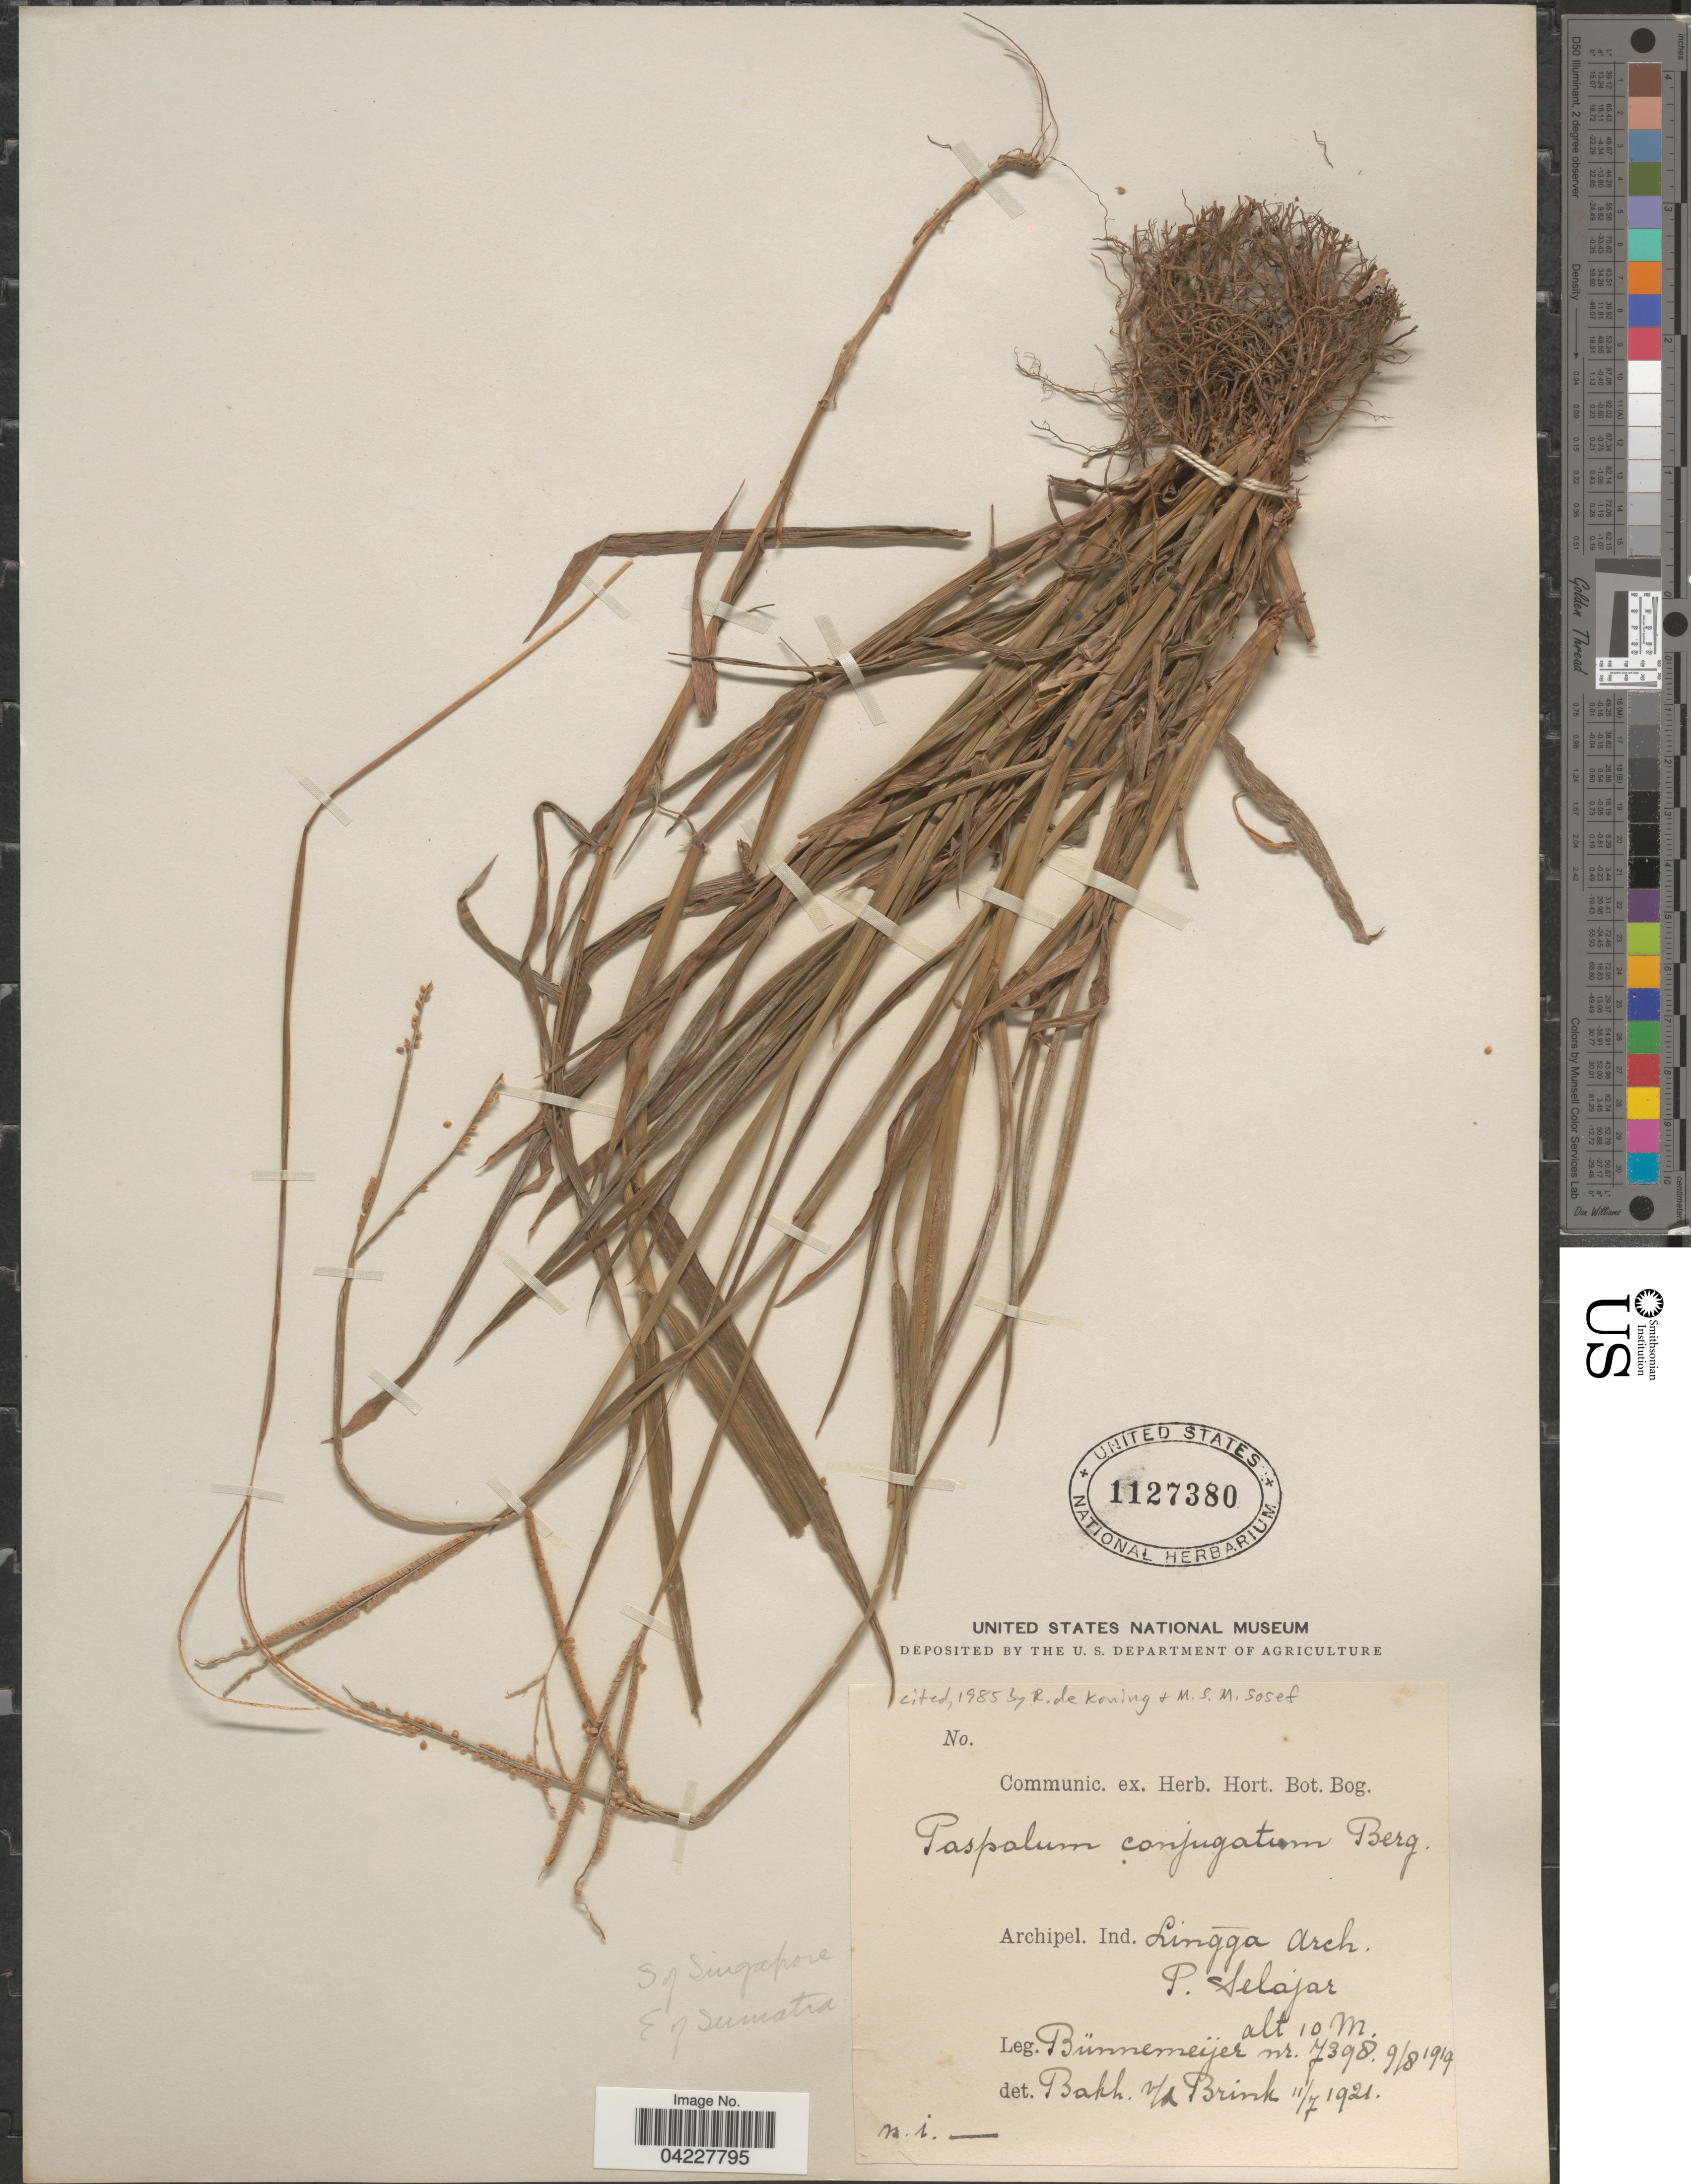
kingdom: Plantae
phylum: Tracheophyta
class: Liliopsida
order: Poales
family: Poaceae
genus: Paspalum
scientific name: Paspalum conjugatum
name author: P.J. Bergius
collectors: -. Bunnemeijer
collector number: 7398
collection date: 1919-09-08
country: Indonesia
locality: S of Singapore. E of Sumatra. Archipel. Ind. Lingga Arch. P. Selajar.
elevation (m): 10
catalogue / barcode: US 1127380